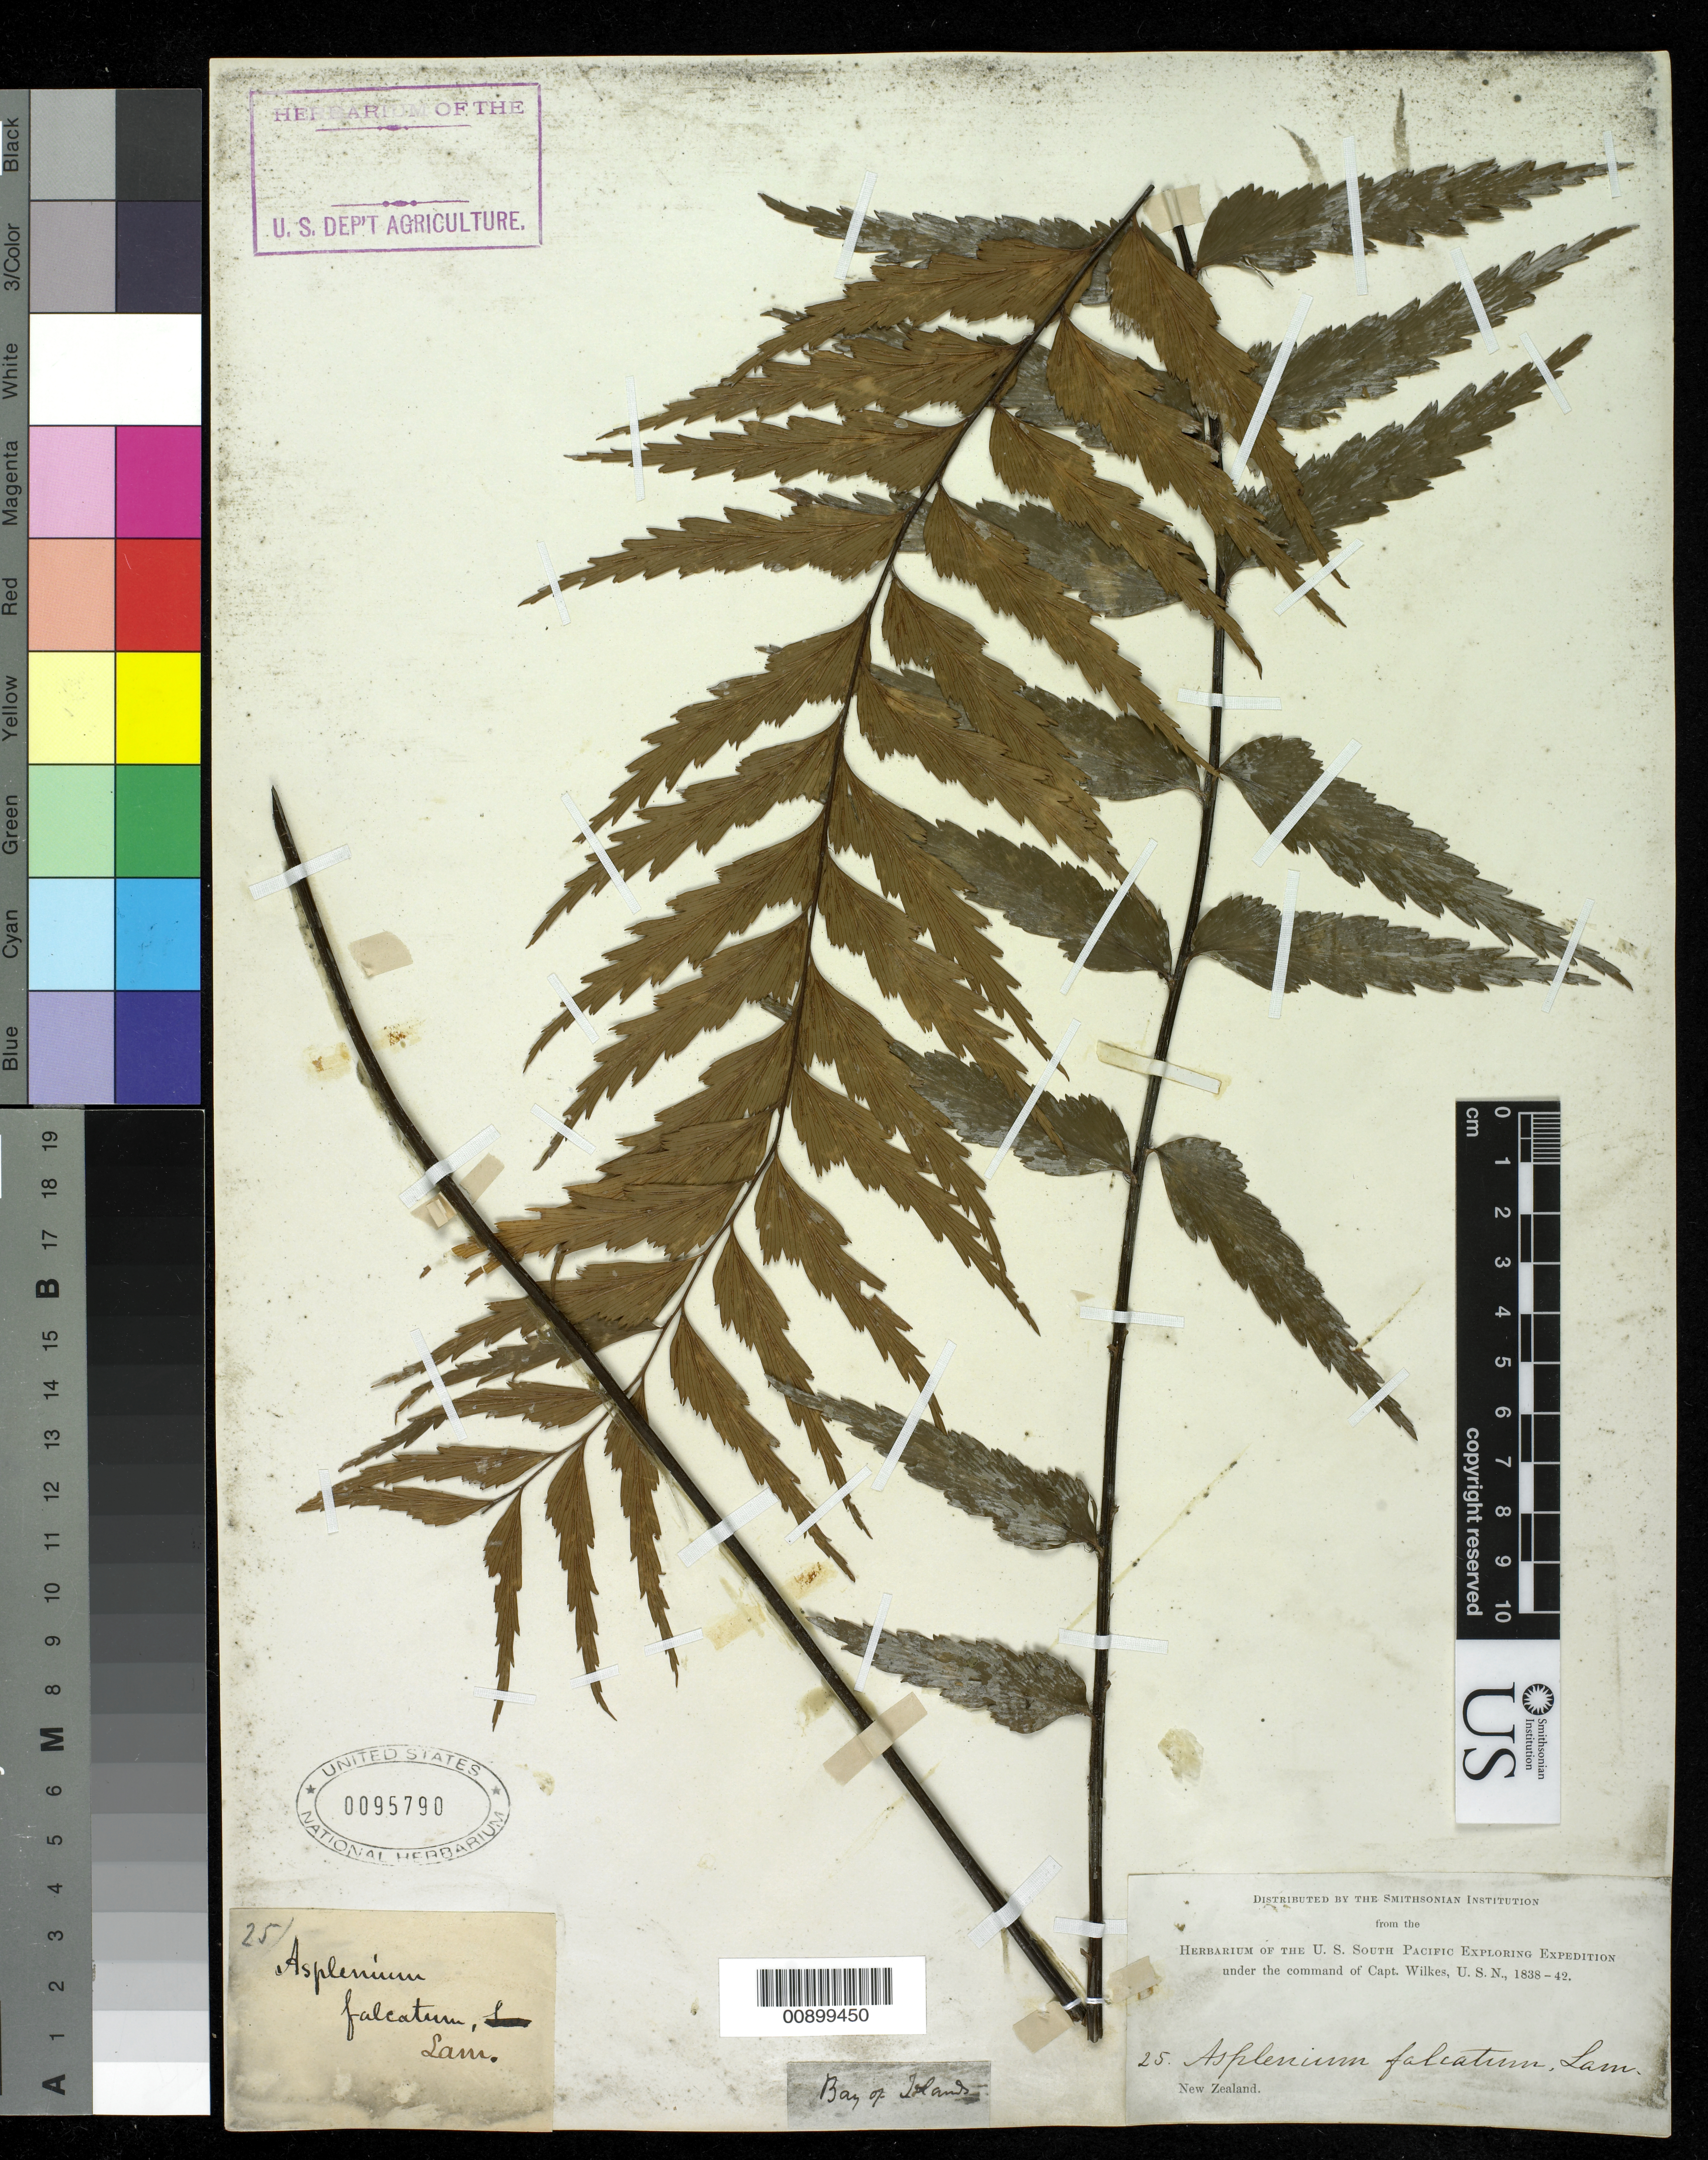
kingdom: Plantae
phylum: Tracheophyta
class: Polypodiopsida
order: Polypodiales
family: Aspleniaceae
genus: Asplenium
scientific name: Asplenium polyodon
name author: G. Forst.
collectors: Wilkes Explor. Exped.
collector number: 25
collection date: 1838/1842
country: New Zealand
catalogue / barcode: US 95790